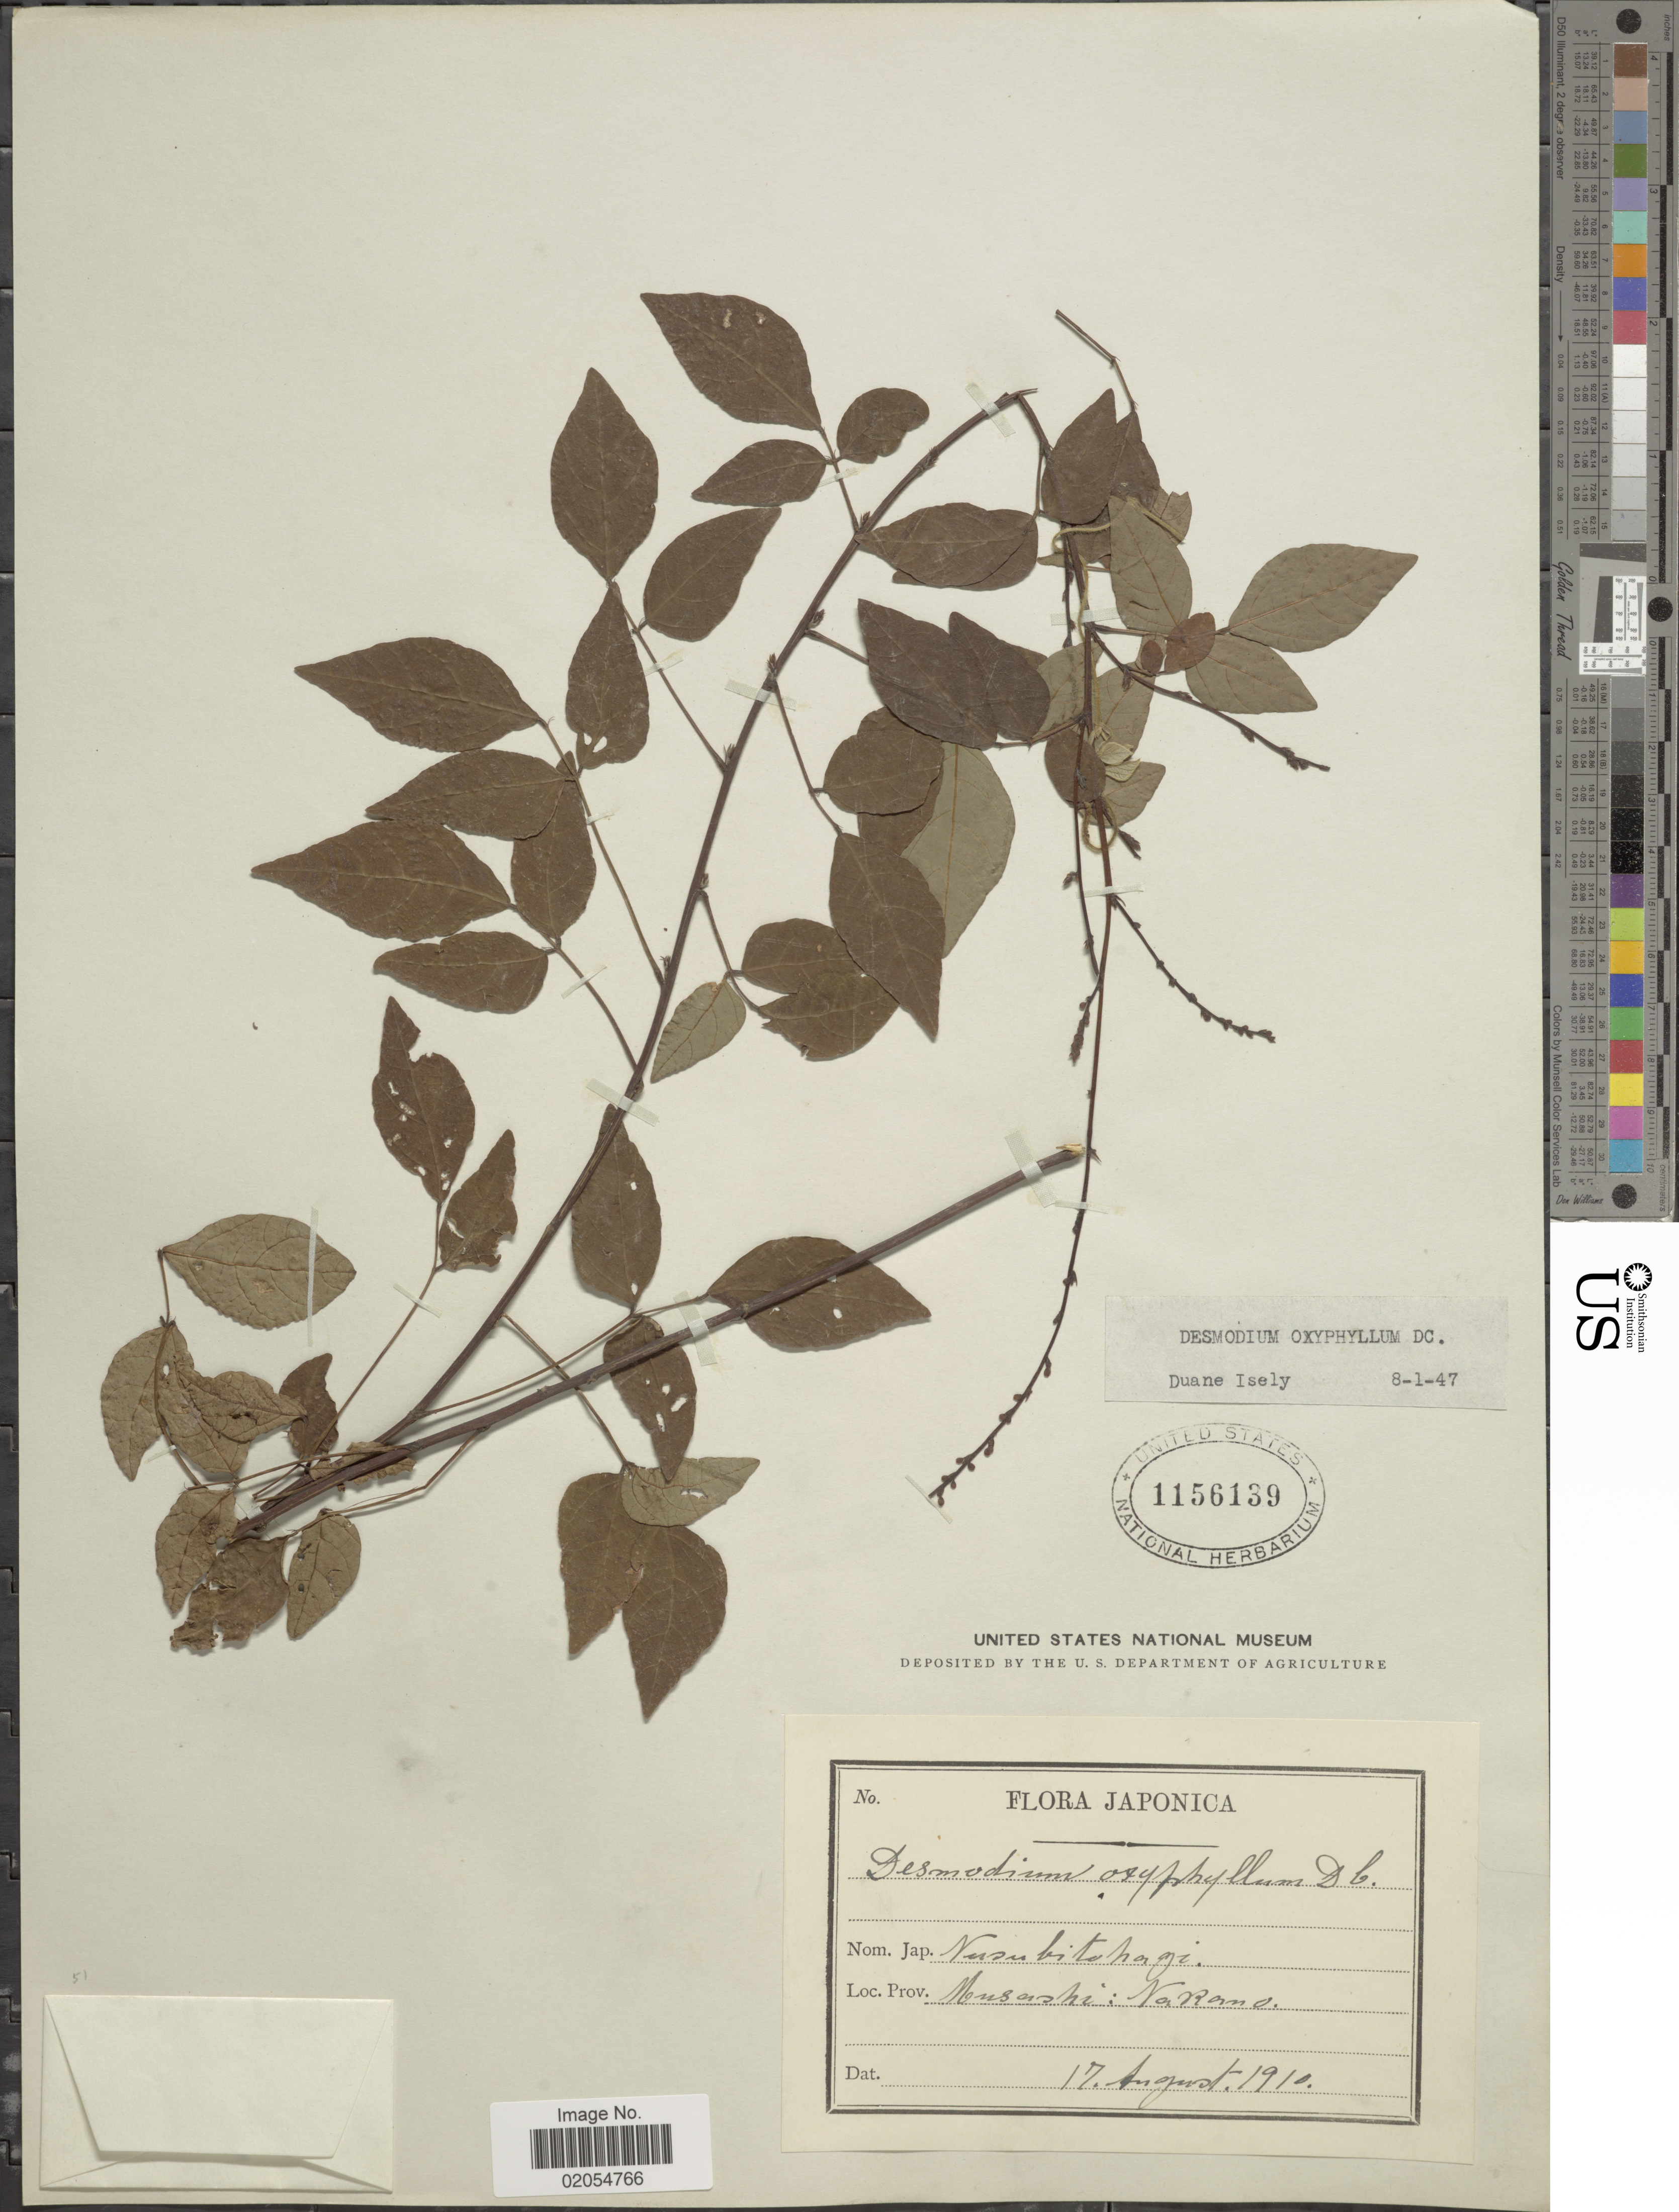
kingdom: Plantae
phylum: Tracheophyta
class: Magnoliopsida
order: Fabales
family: Fabaceae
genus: Hylodesmum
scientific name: Hylodesmum podocarpum subsp. oxyphyllum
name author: (DC.) H. Ohashi & R.R. Mill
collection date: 1910-08-17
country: Japan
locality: Musashi: Nakano.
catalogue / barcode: US 1156139